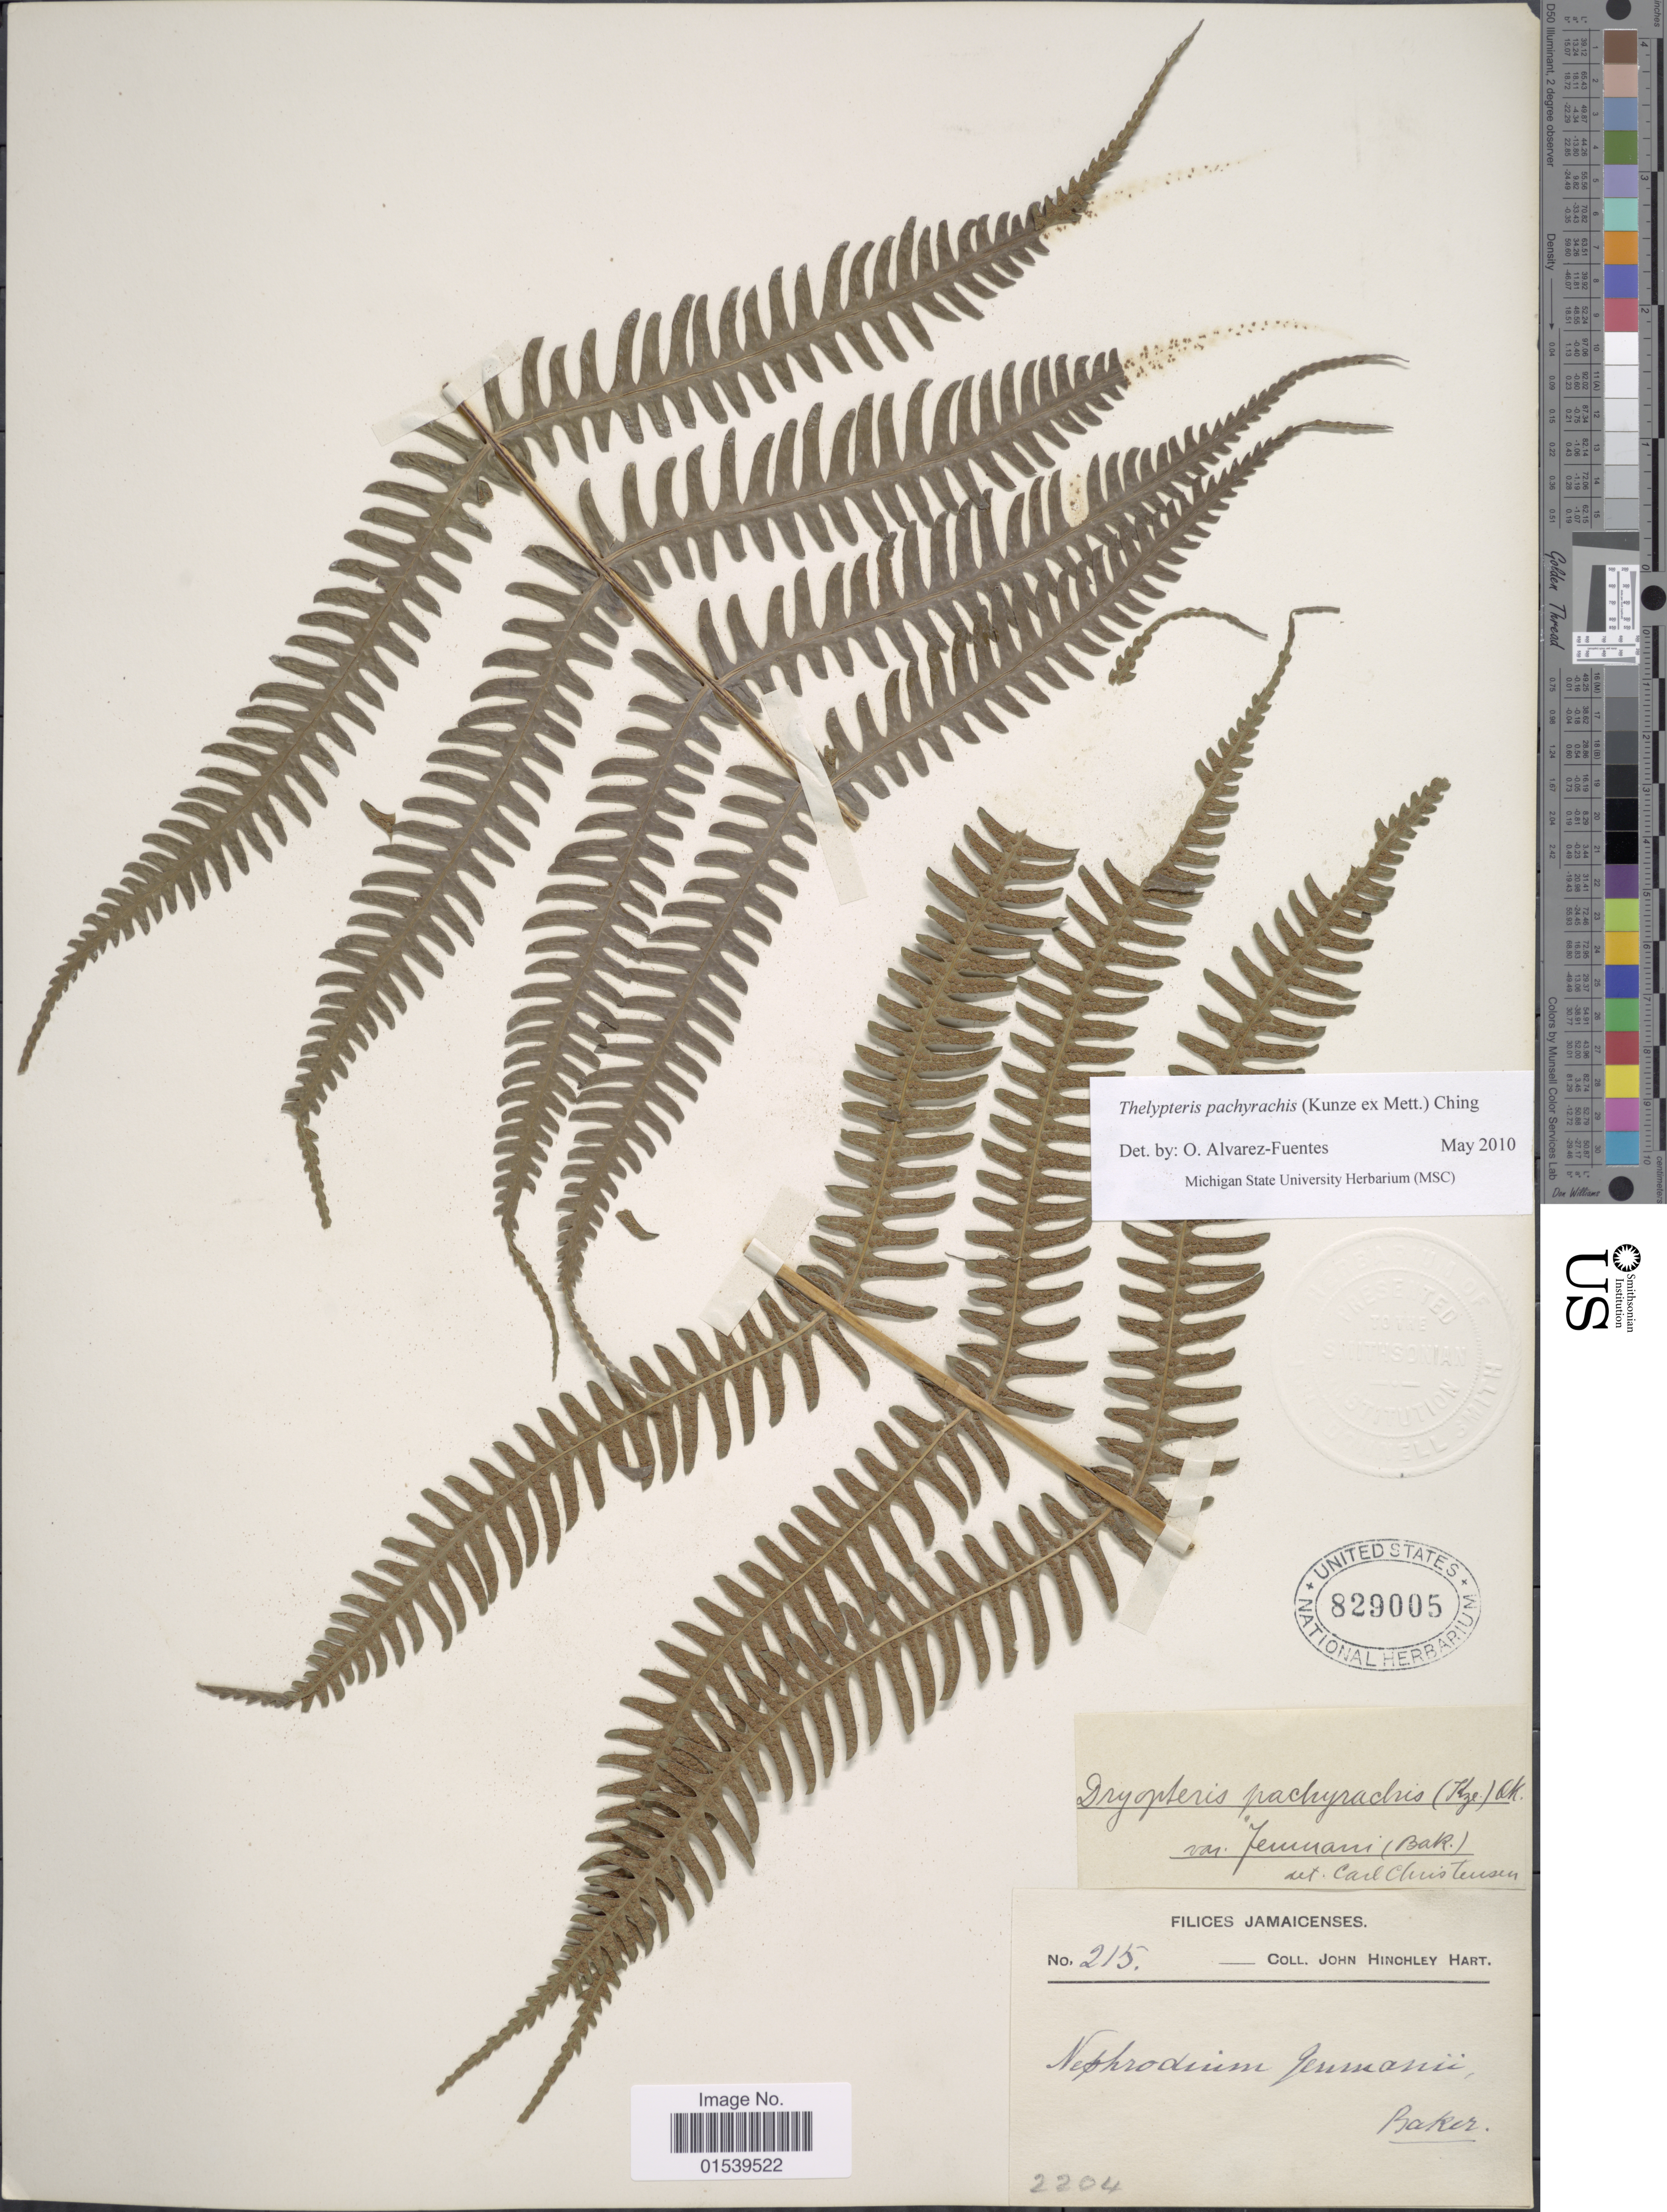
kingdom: Plantae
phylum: Tracheophyta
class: Polypodiopsida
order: Polypodiales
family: Thelypteridaceae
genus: Amauropelta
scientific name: Amauropelta pachyrachis (Kunze) comb. nov., ined 2015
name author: (Kunze)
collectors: J. H. Hart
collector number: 215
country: Jamaica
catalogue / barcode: US 829005